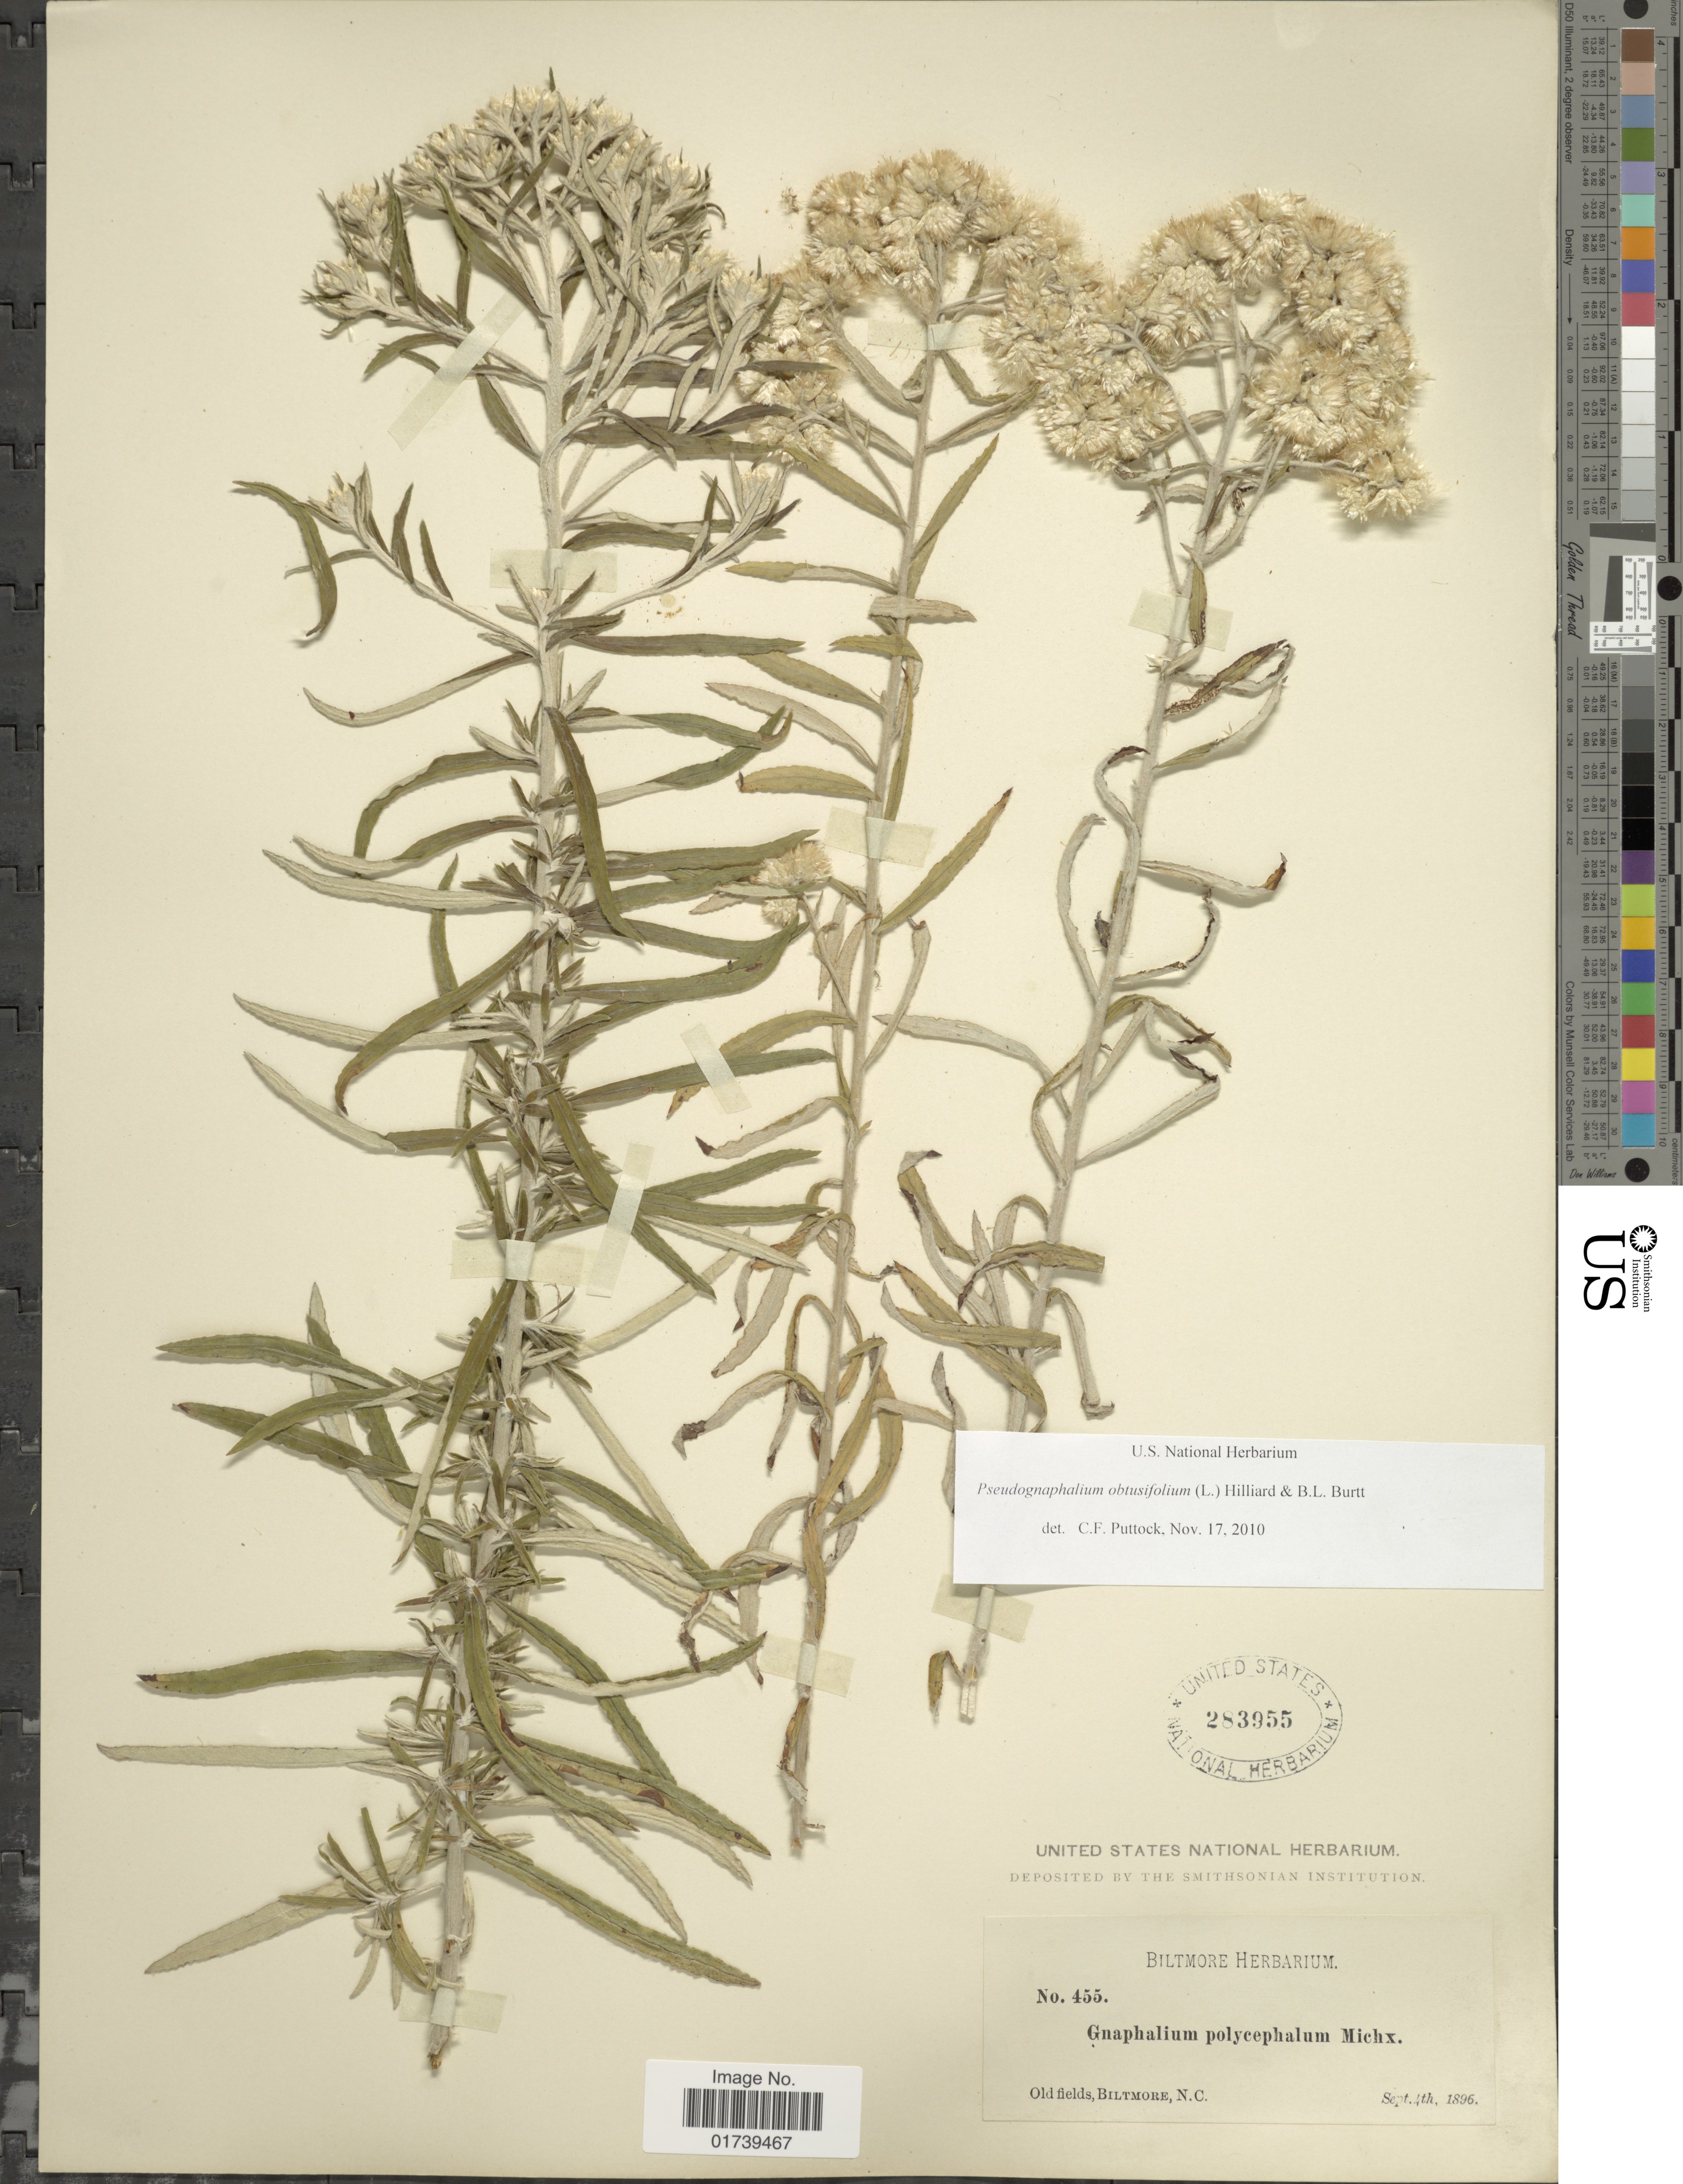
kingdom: Plantae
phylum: Tracheophyta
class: Magnoliopsida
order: Asterales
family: Asteraceae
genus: Pseudognaphalium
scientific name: Pseudognaphalium obtusifolium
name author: (L.) Hilliard & B.L. Burtt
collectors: ex herb. Biltmore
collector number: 455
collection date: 1896-09-04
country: United States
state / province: North Carolina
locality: Old fields, Biltmore, N. C.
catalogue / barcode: US 283955